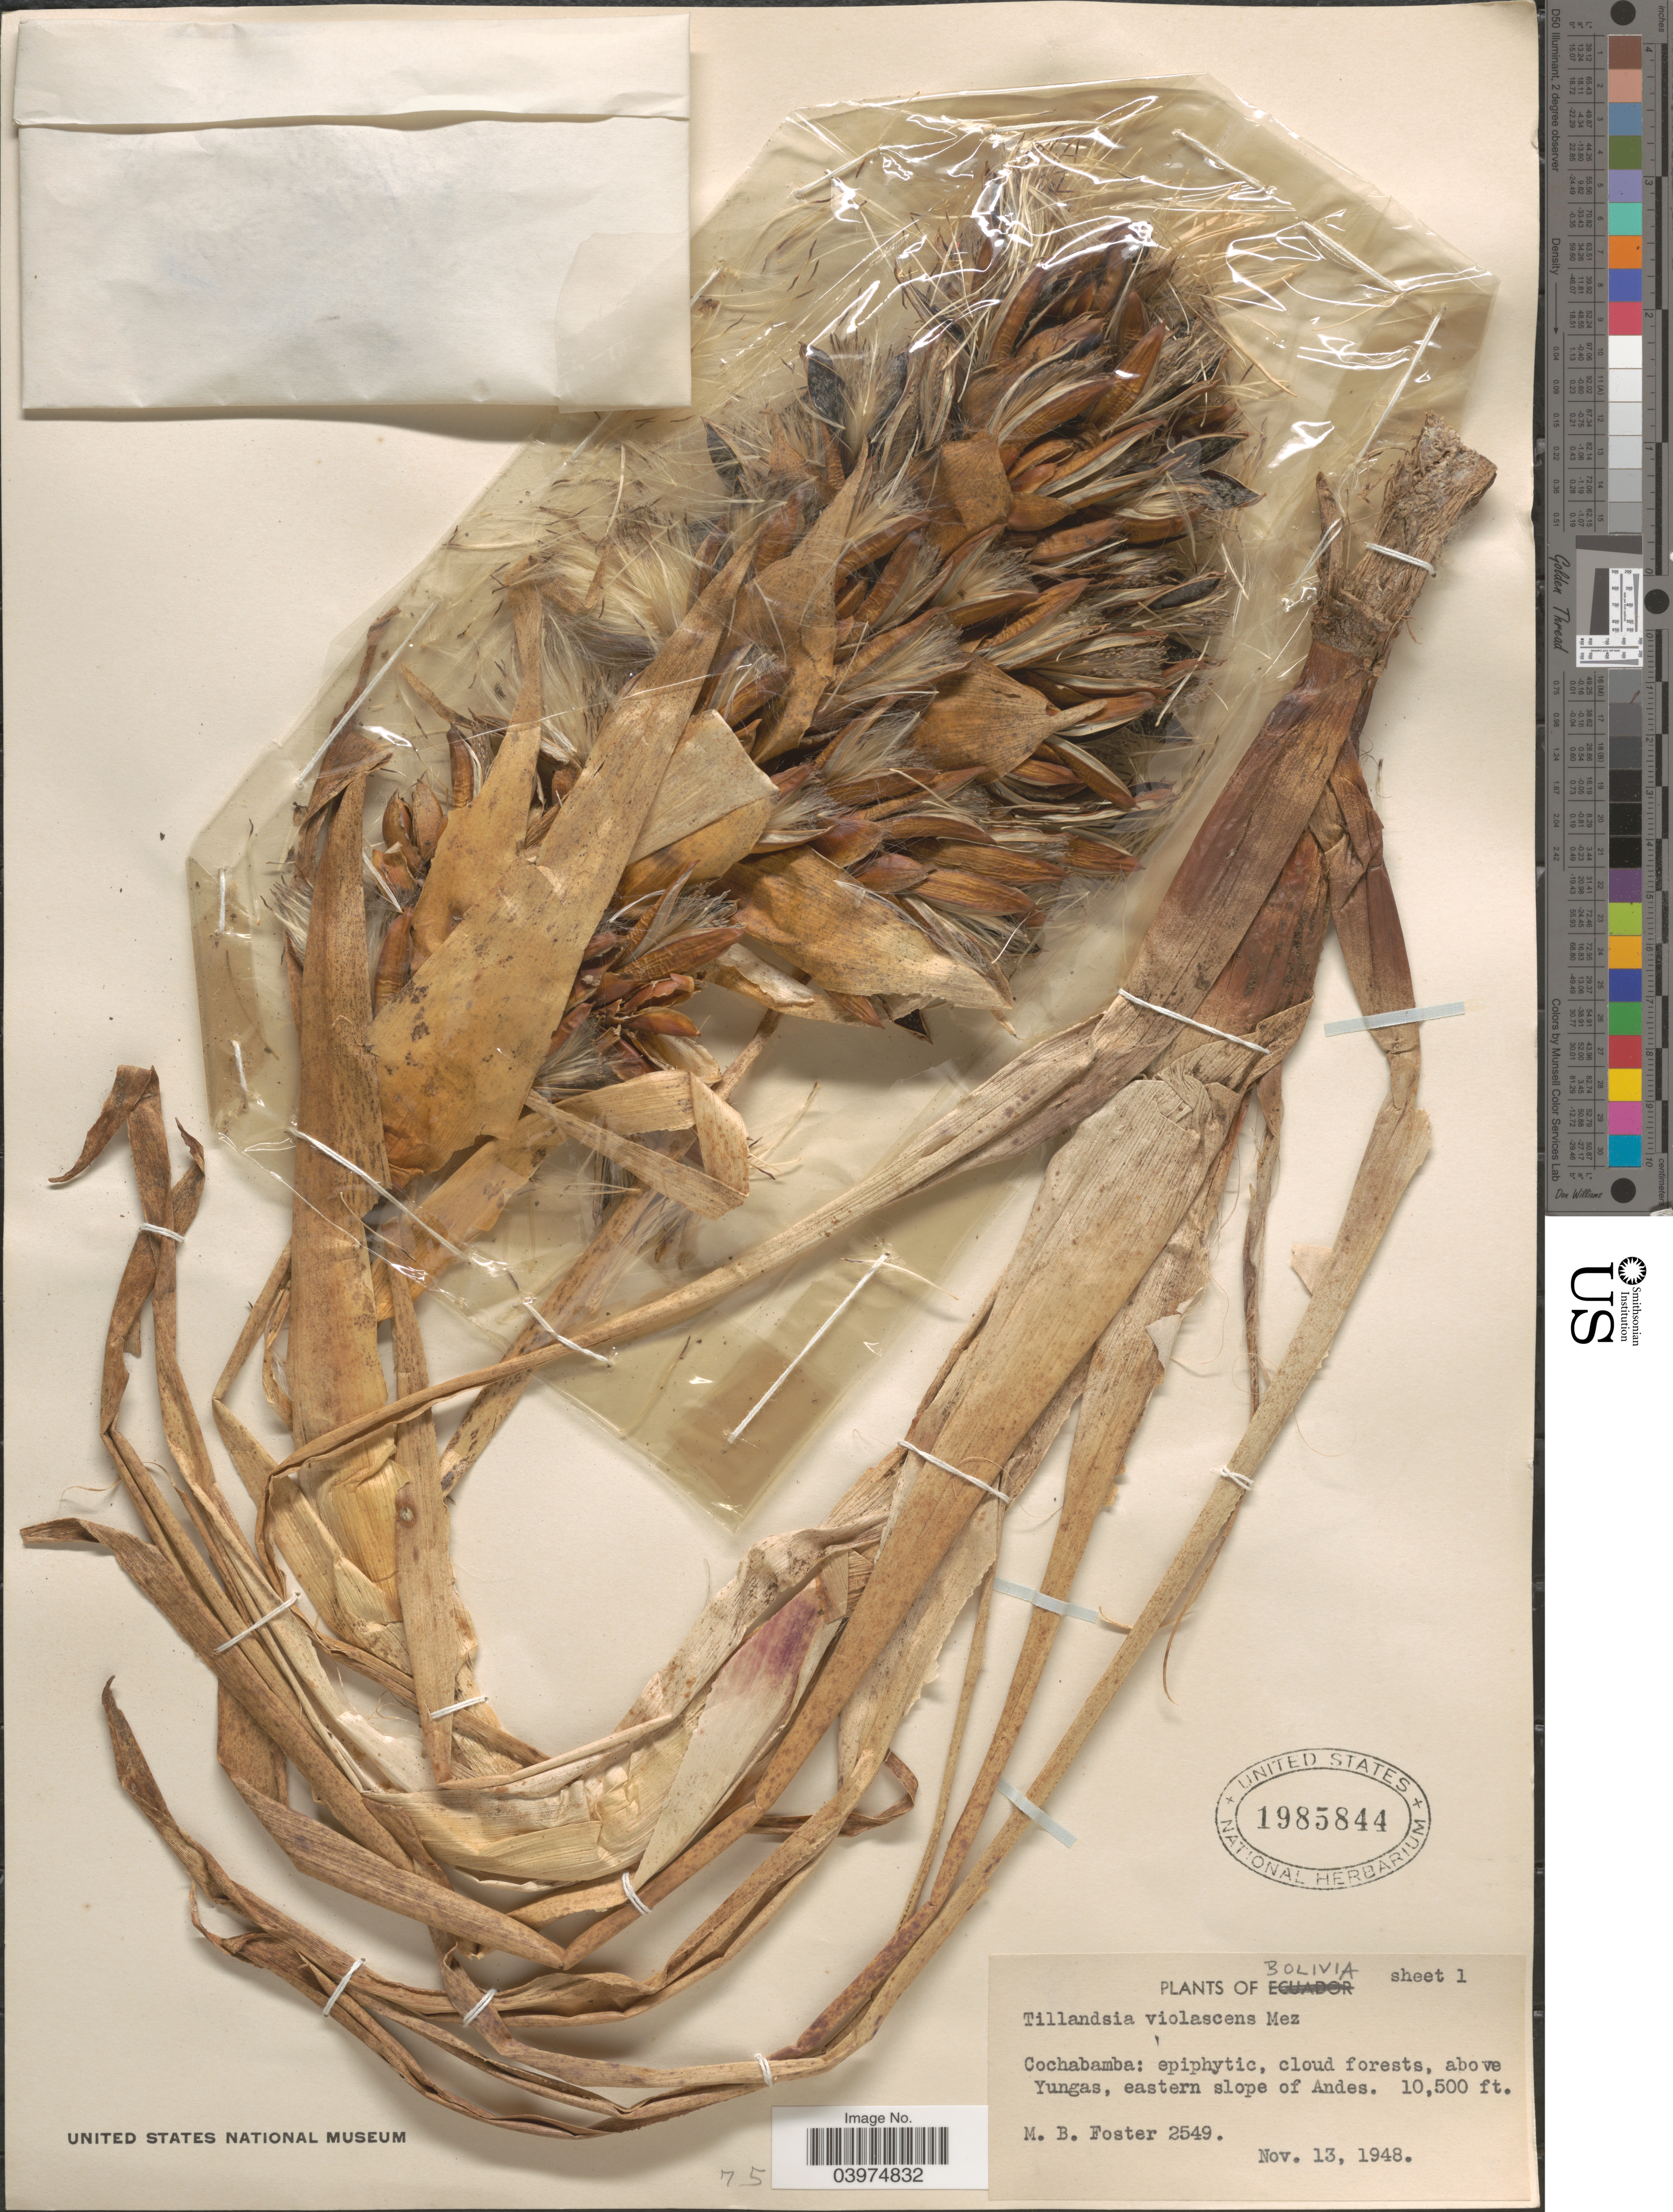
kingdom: Plantae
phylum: Tracheophyta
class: Liliopsida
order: Poales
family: Bromeliaceae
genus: Tillandsia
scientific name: Tillandsia violascens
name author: Mez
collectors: M. B. Foster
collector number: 2549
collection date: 1948-11-13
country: Bolivia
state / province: Cochabamba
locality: Above Yungas, eastern slope of Andes.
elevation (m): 3200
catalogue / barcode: US 1985844